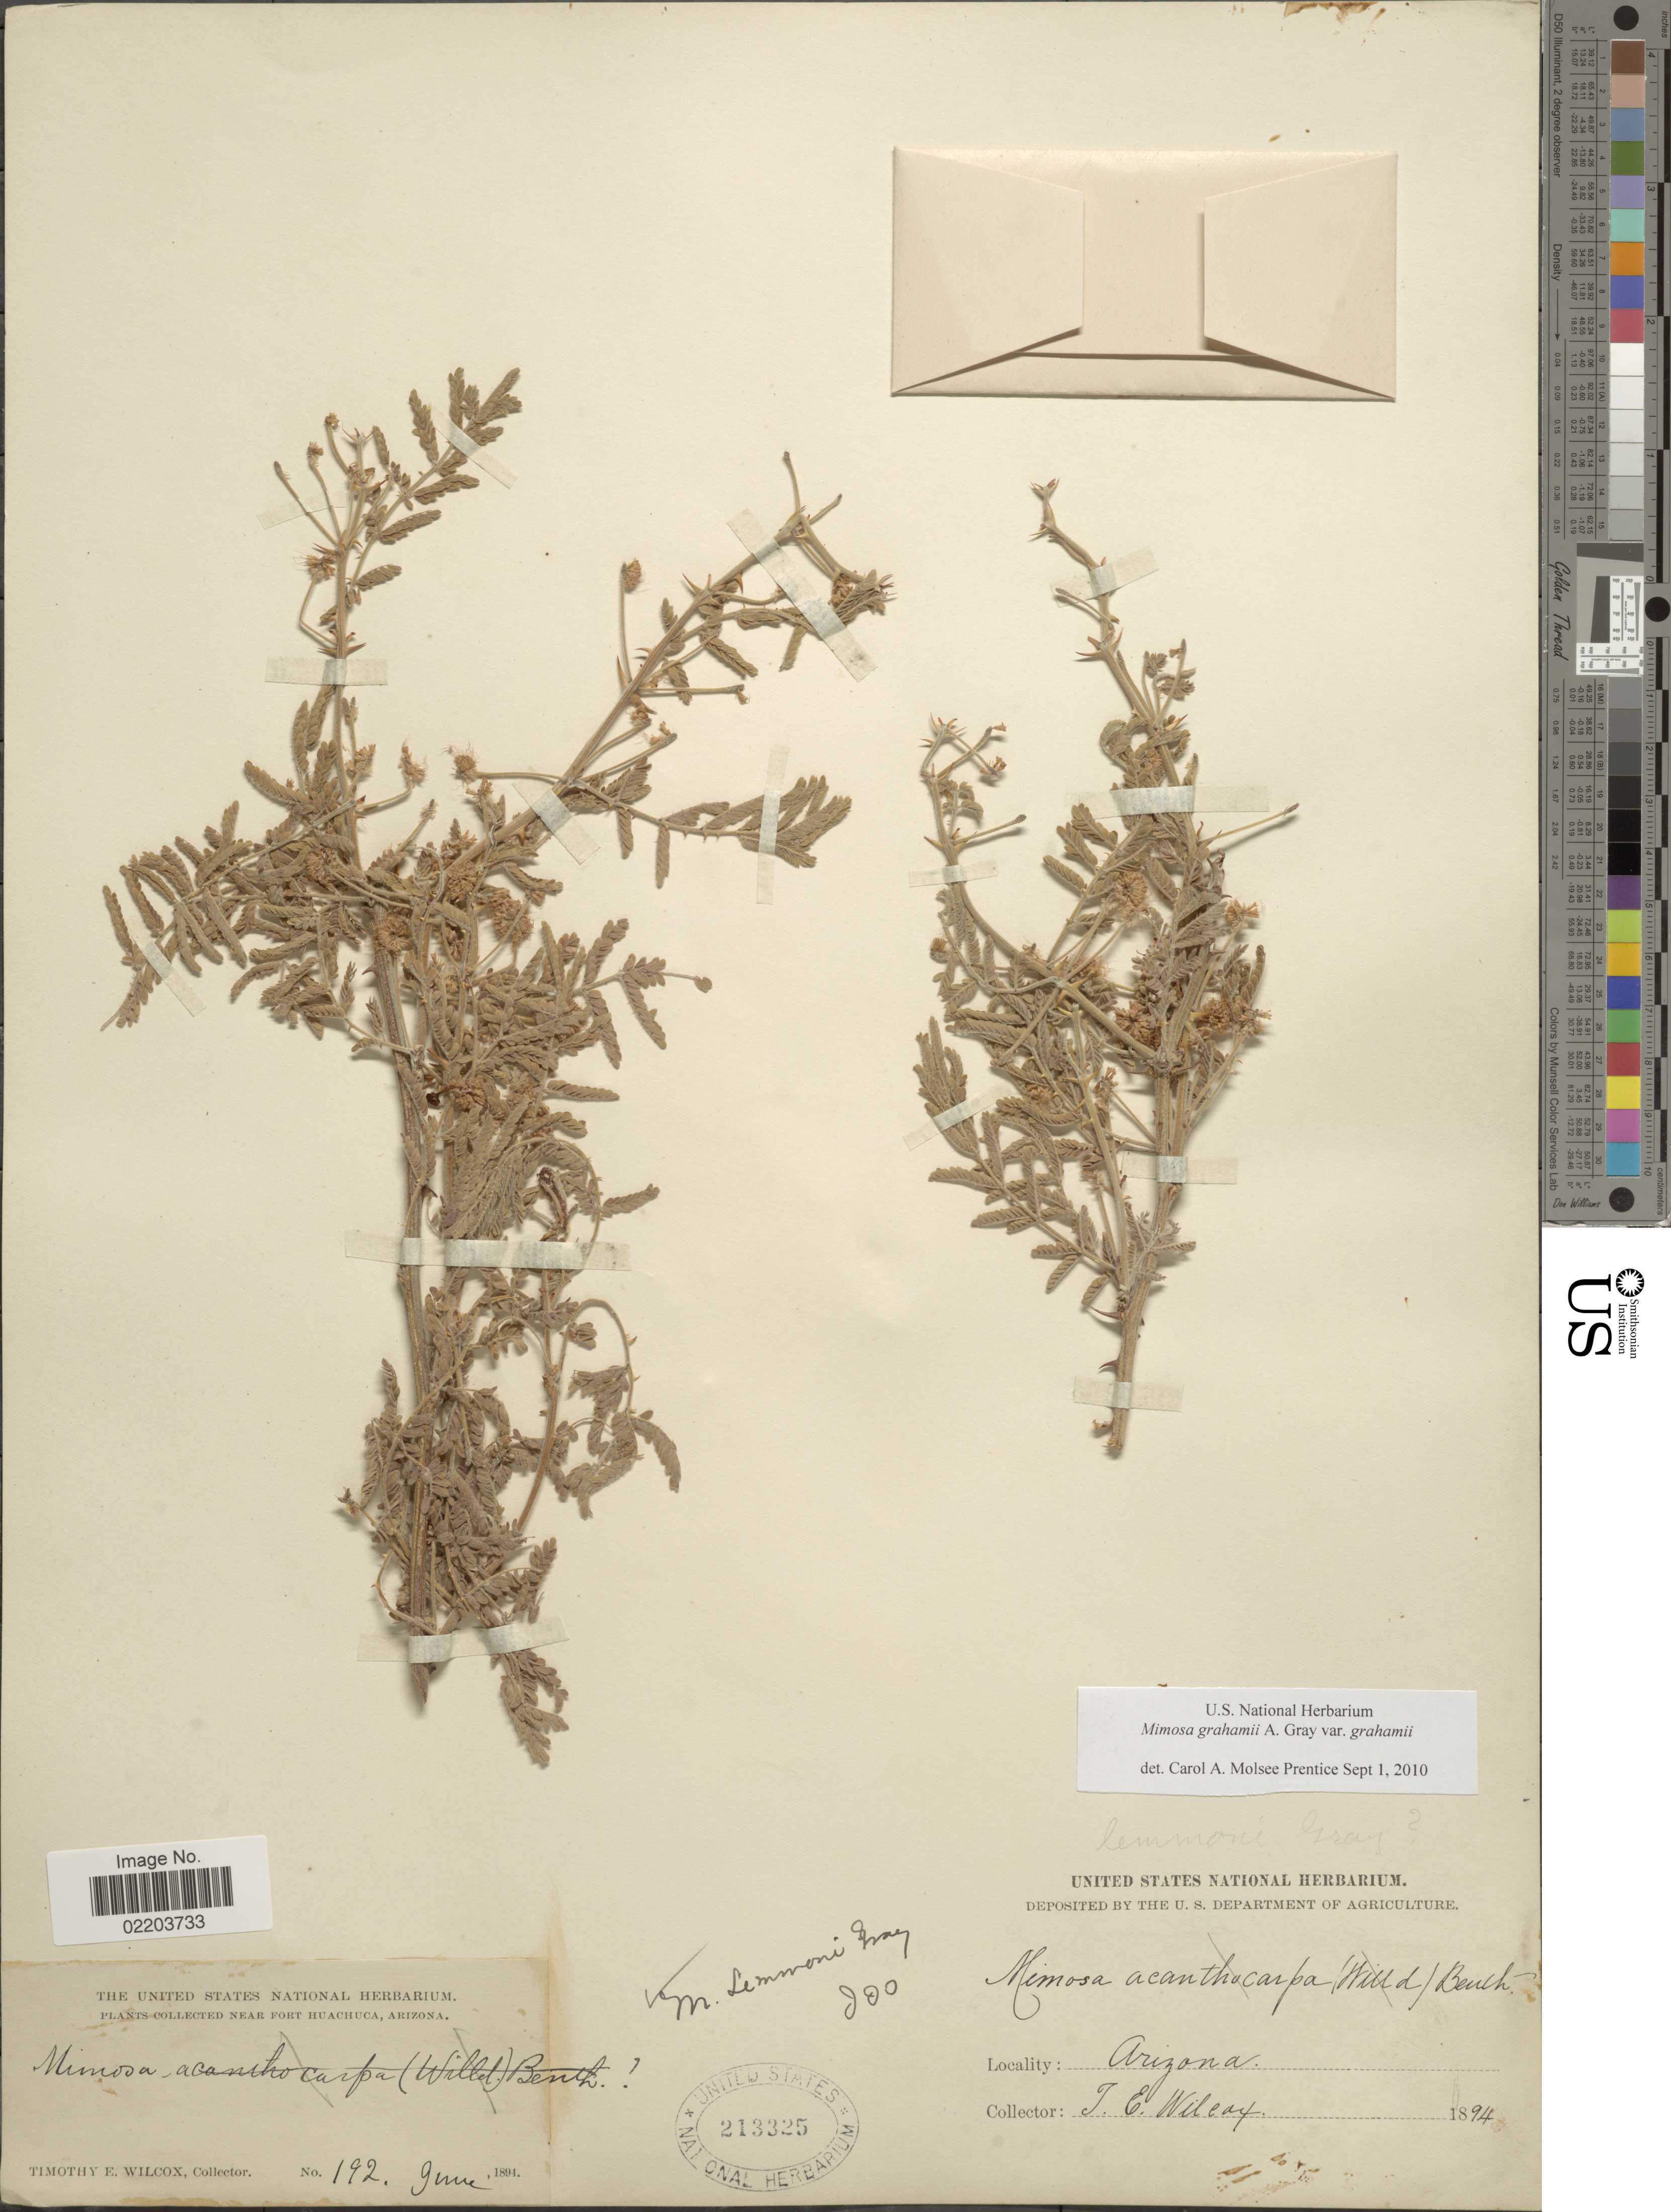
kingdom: Plantae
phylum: Tracheophyta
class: Magnoliopsida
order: Fabales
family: Fabaceae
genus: Mimosa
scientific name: Mimosa grahamii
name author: A. Gray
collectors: T. E. Wilcox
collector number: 192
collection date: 1894-06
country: United States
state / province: Arizona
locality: Near Fort Huachuca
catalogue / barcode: US 213325